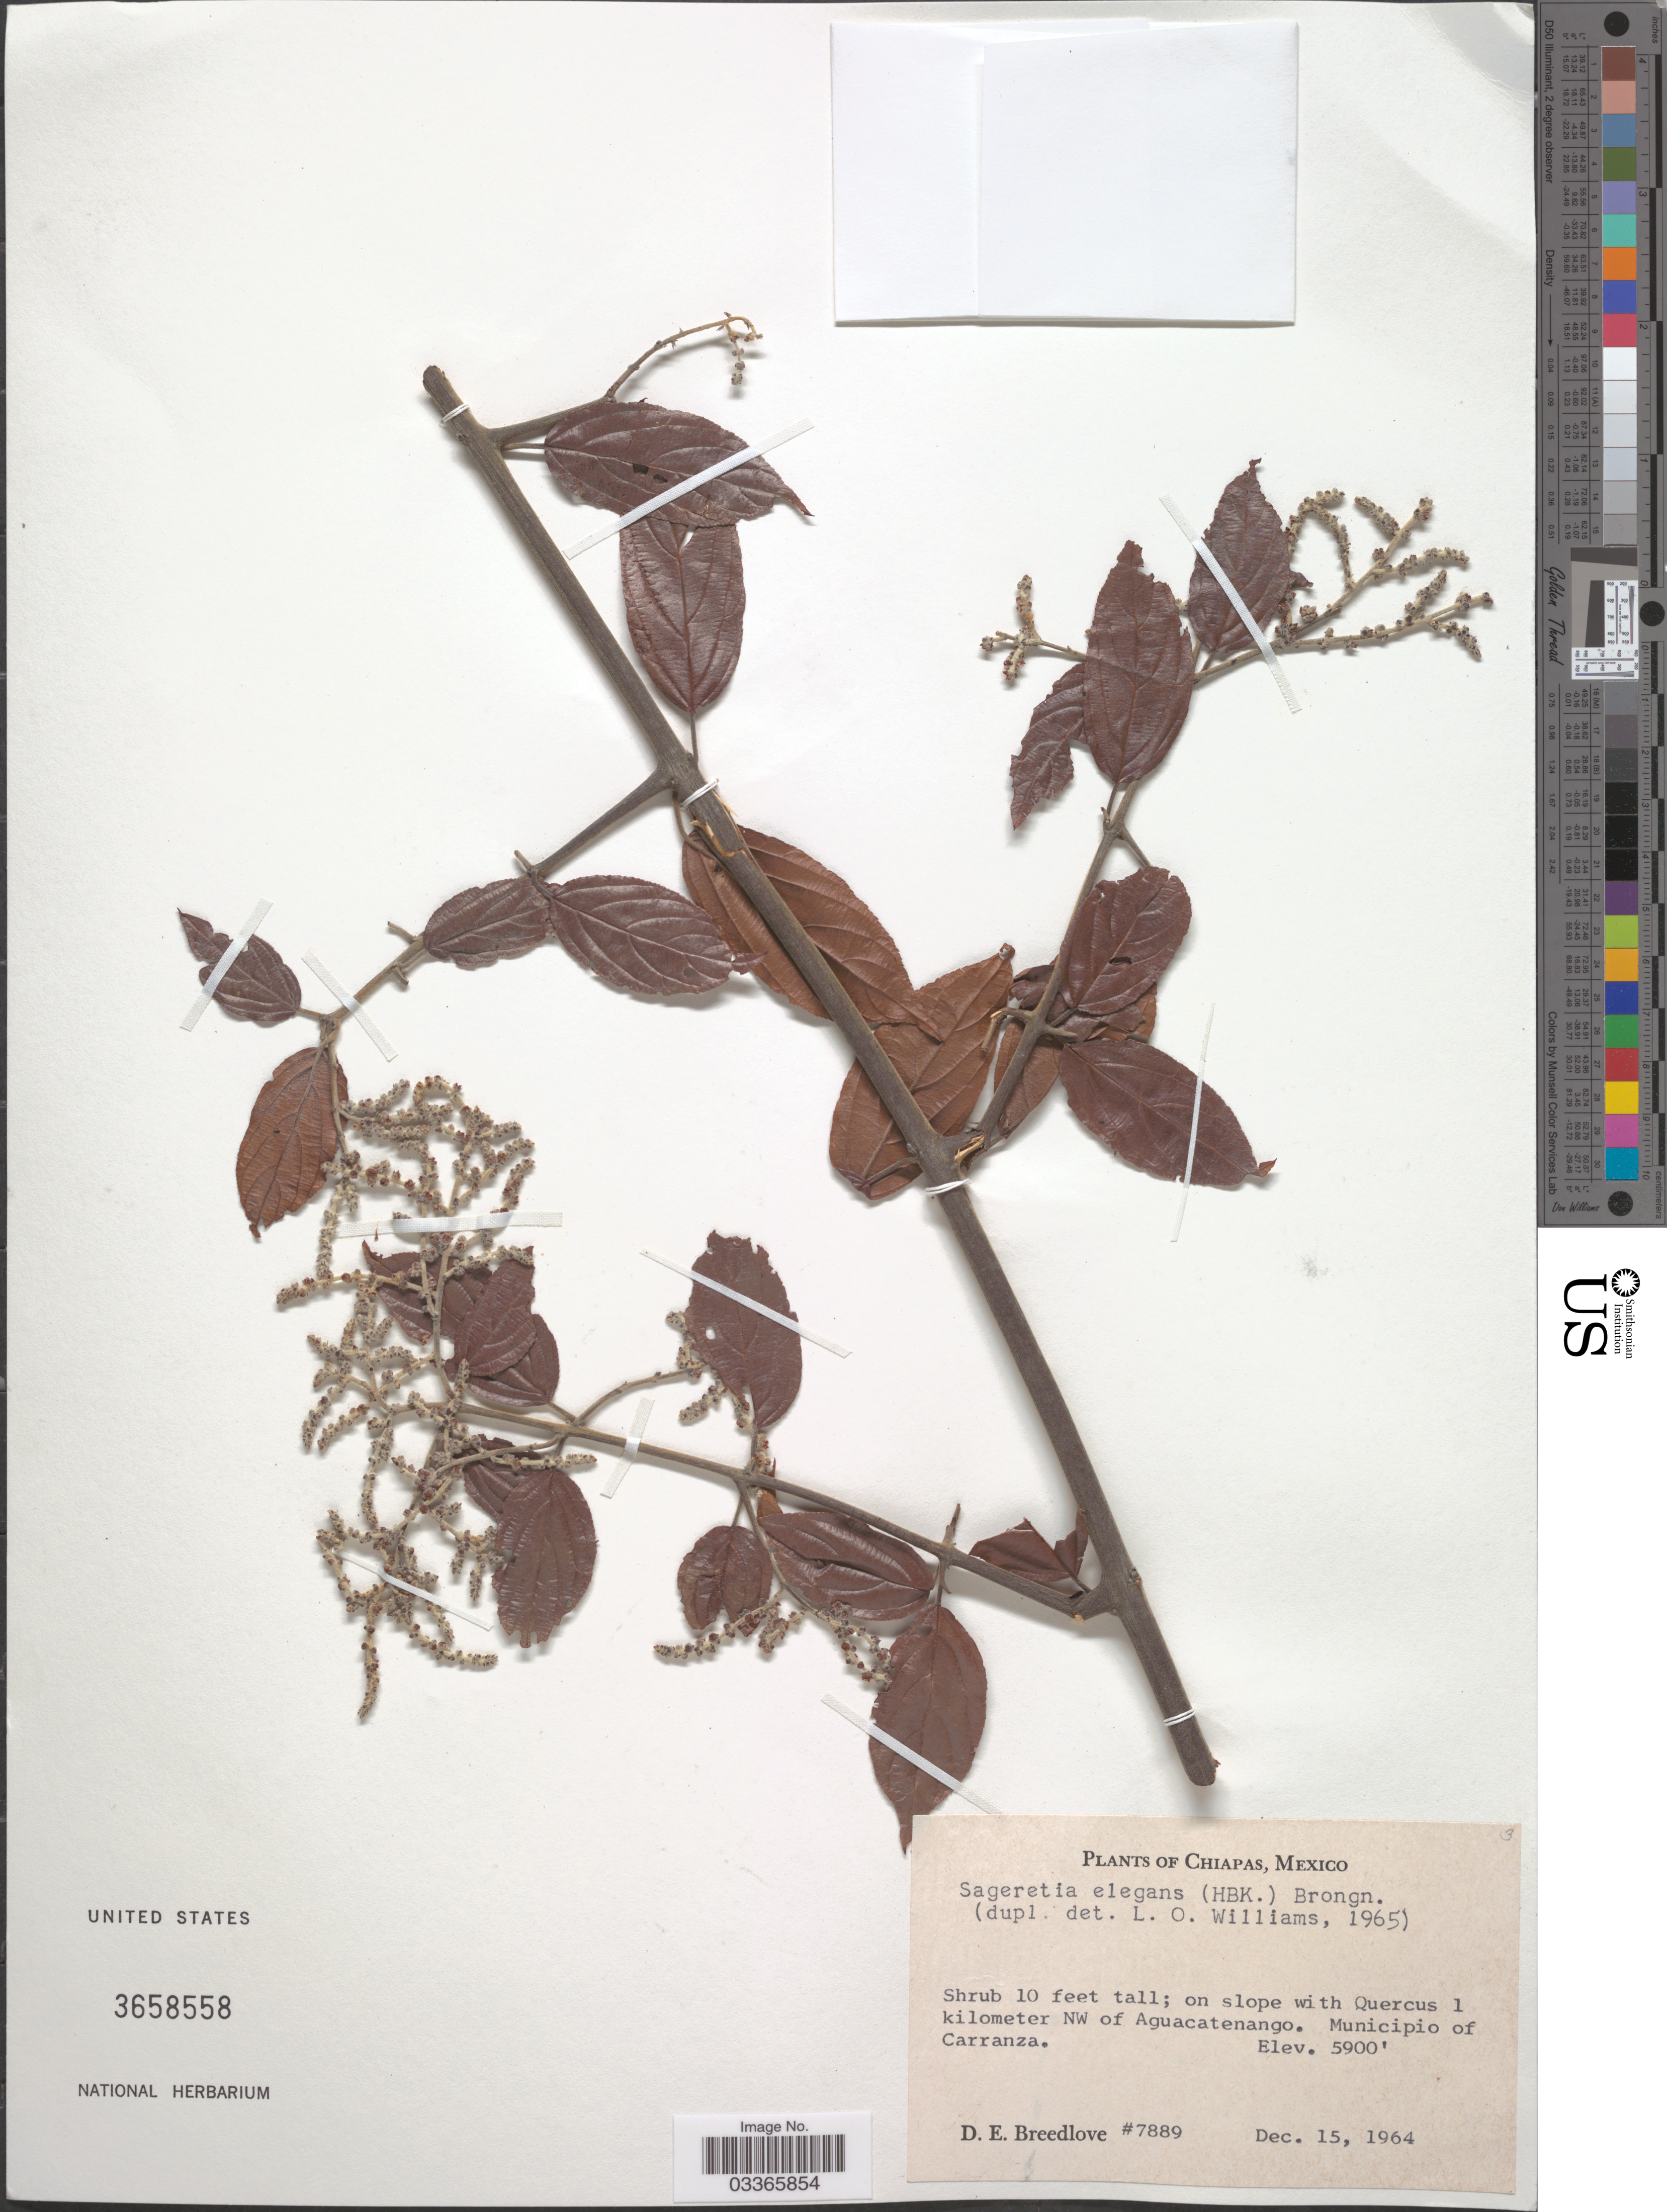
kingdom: Plantae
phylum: Tracheophyta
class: Magnoliopsida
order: Rosales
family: Rhamnaceae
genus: Sageretia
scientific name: Sageretia elegans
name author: (Kunth) Brongn.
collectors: D. E. Breedlove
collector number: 7889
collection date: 1964-12-15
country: Mexico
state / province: Chiapas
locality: On slope with Quercus 1 kilometer NW of Aguacatenango. Municipio of Carranza.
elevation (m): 1798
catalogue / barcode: US 3658558